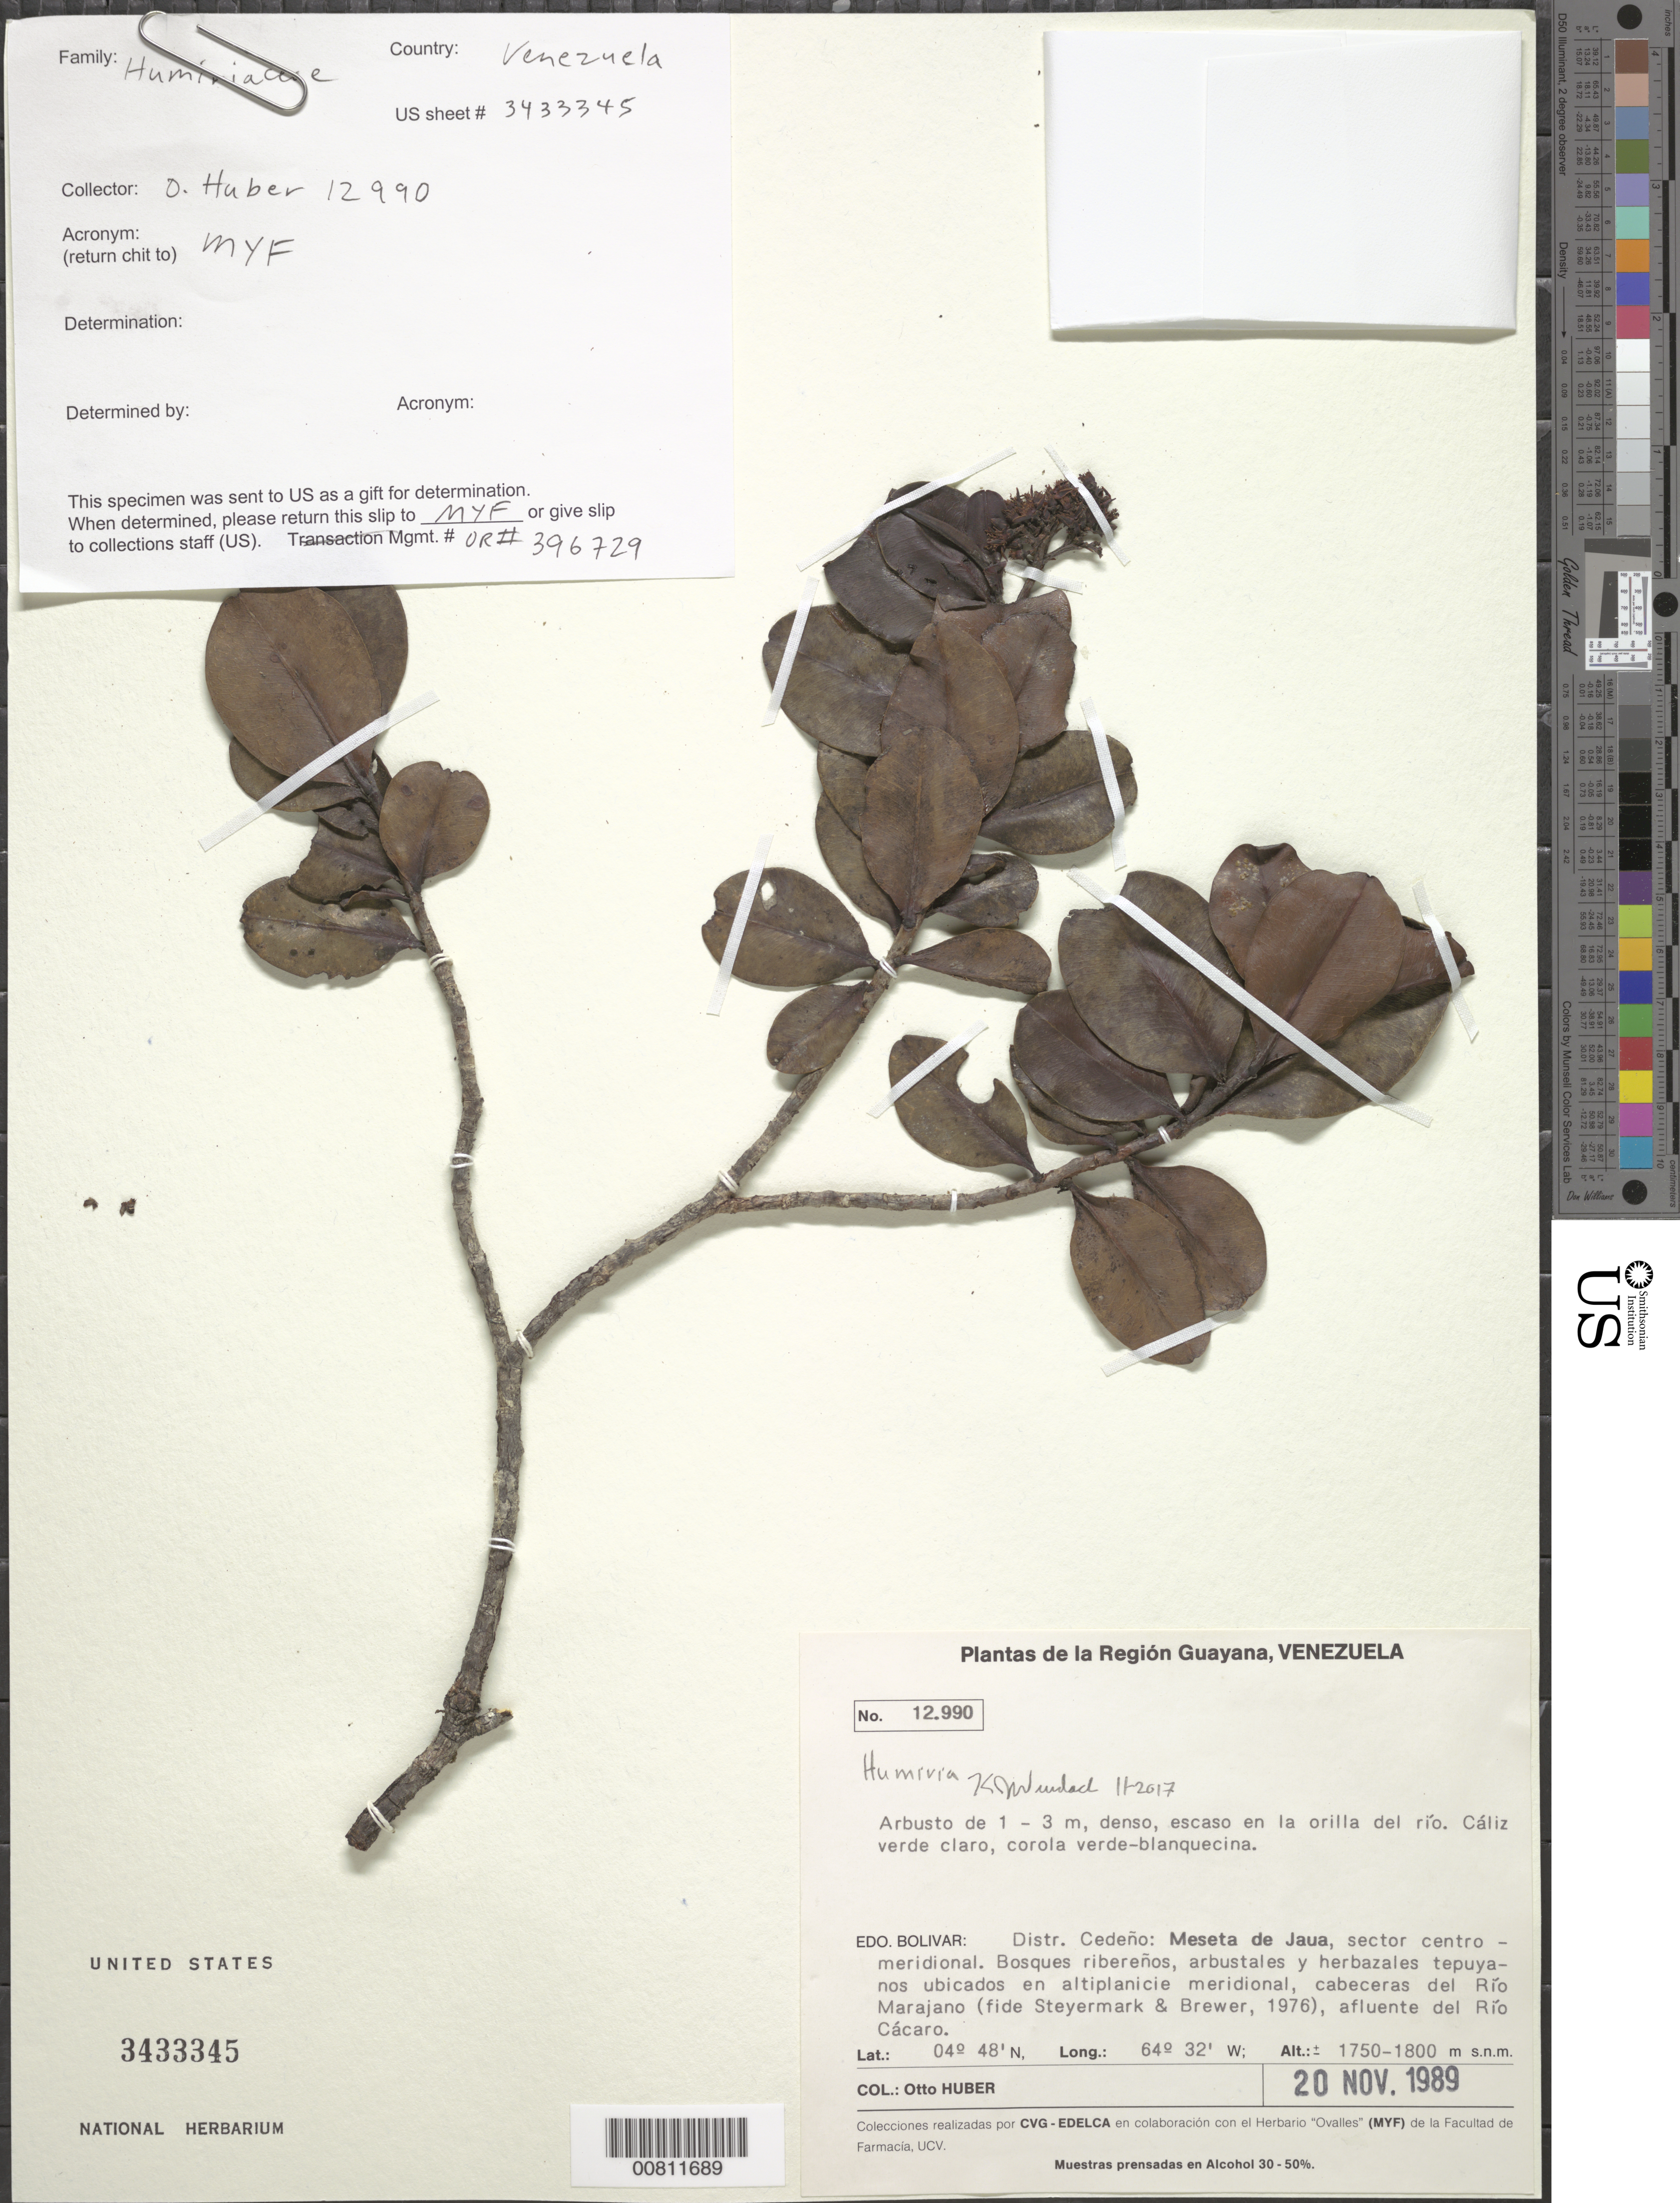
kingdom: Plantae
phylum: Tracheophyta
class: Magnoliopsida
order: Malpighiales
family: Humiriaceae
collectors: O. Huber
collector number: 12990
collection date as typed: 20-Nov-89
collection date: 1989-11-20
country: Venezuela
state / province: Bolívar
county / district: Cedeño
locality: Meseta de Jaua, sector centro meridional,cabeceras del Río Marajano, afluente del Río Cácaro.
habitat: Orillo del rio. Bosques ribereños, arbustales y herbazales tepuyanos ubicados en la altiplanicie meridional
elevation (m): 1750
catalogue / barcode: US 3433345